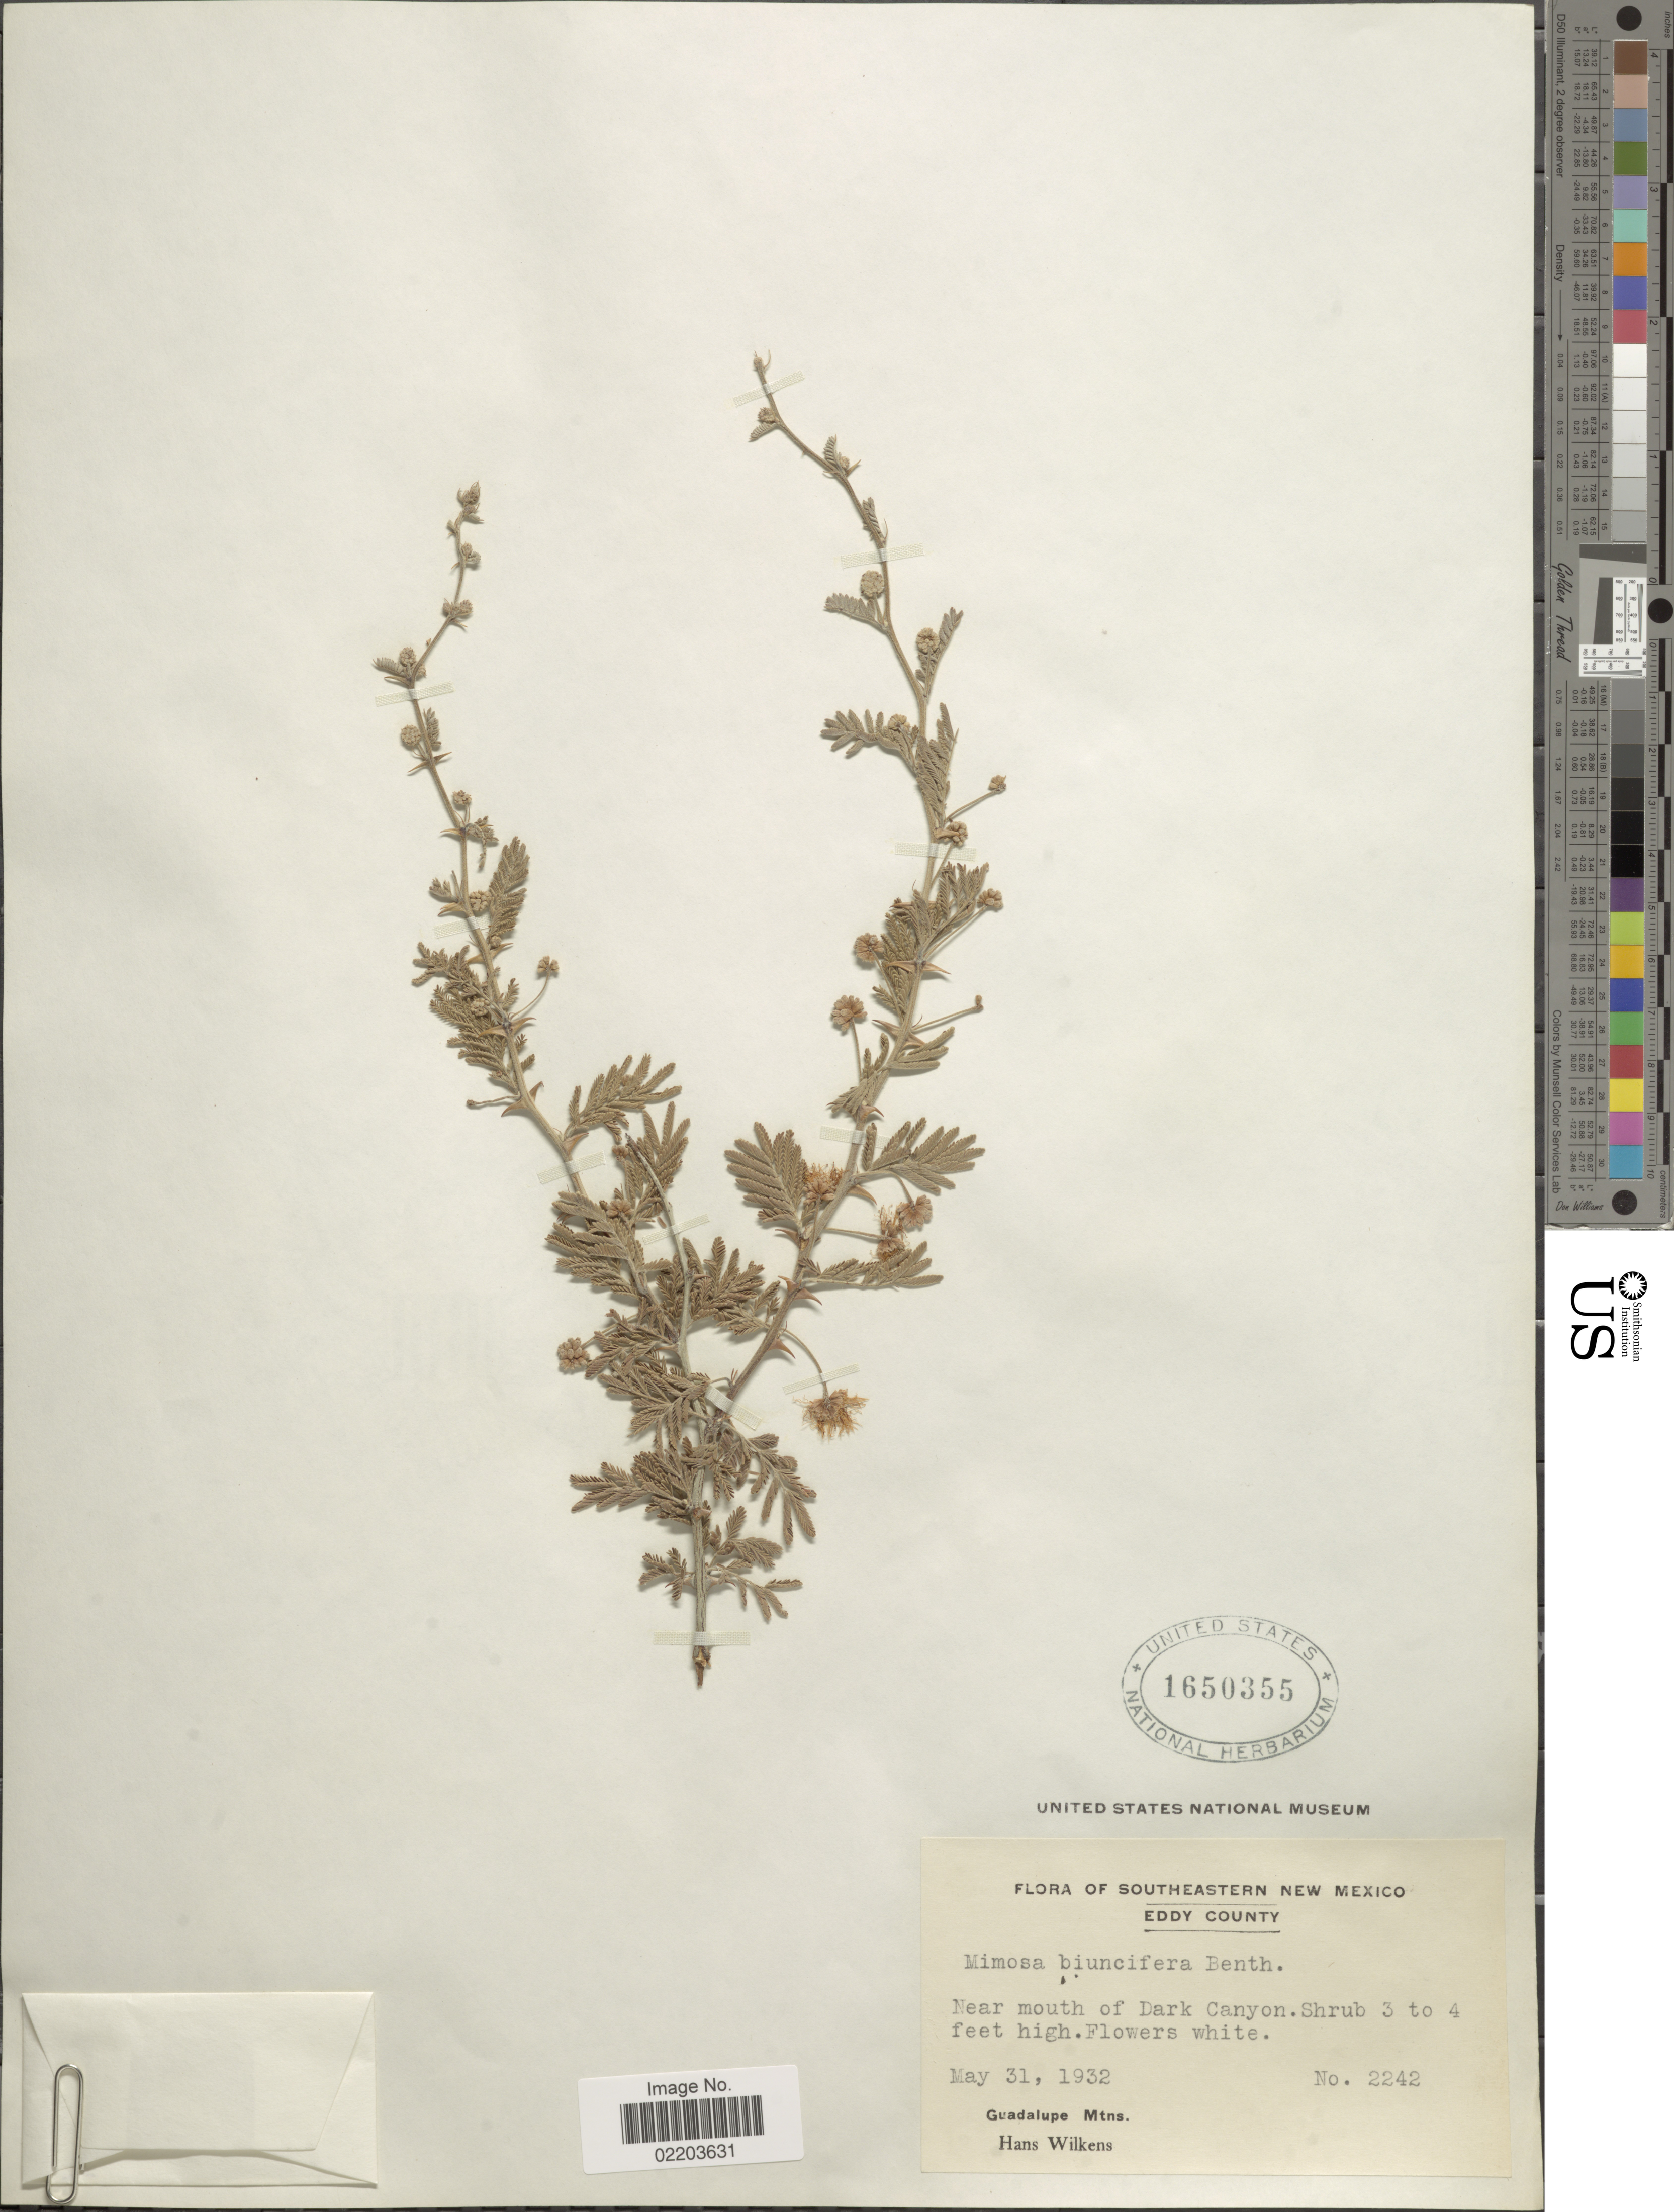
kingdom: Plantae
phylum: Tracheophyta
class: Magnoliopsida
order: Fabales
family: Fabaceae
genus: Mimosa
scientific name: Mimosa biuncifera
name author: Benth.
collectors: H. Wilkens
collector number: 2242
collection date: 1932-05-31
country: United States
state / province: New Mexico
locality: Southeastern New Mexico, Eddy County, Near mouth of Dark Canyon, Guadalupe Mtns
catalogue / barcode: US 1650355